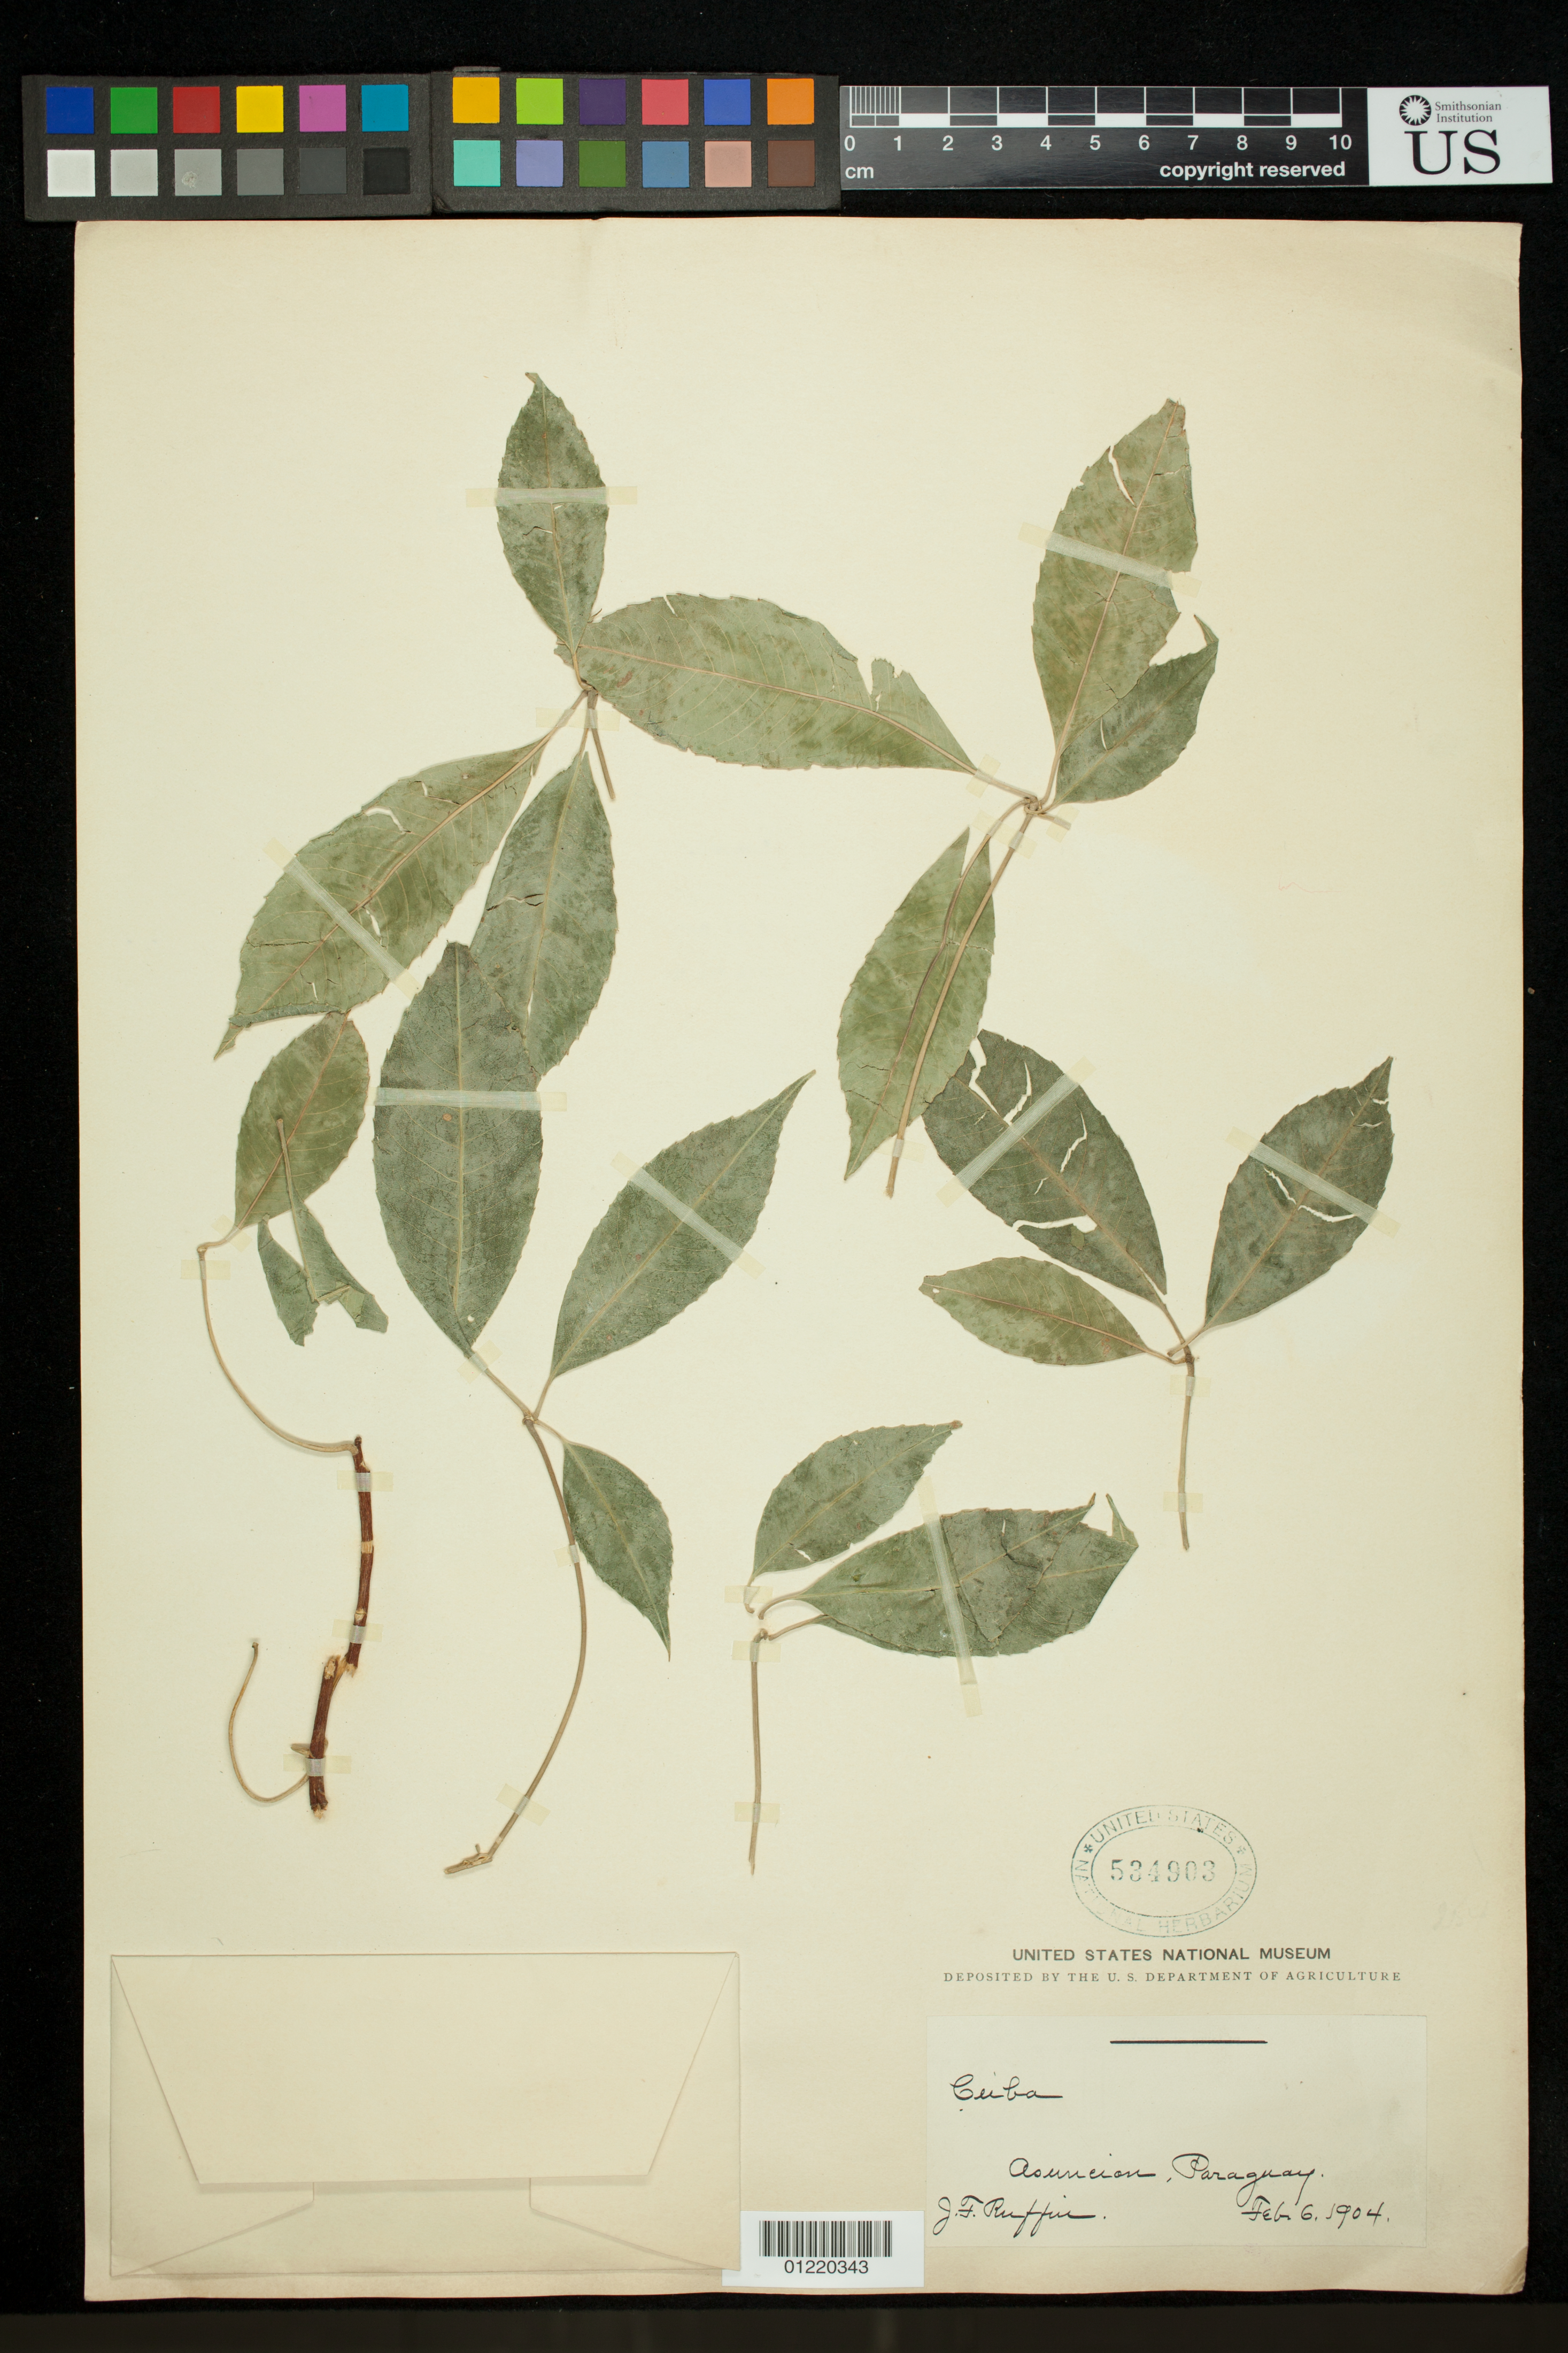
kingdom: Plantae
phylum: Tracheophyta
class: Magnoliopsida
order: Malvales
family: Malvaceae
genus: Ceiba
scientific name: Ceiba sp.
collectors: J. F. Ruffin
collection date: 1904-02-06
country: Paraguay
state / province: Asunción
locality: Asuncion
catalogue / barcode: US 534903